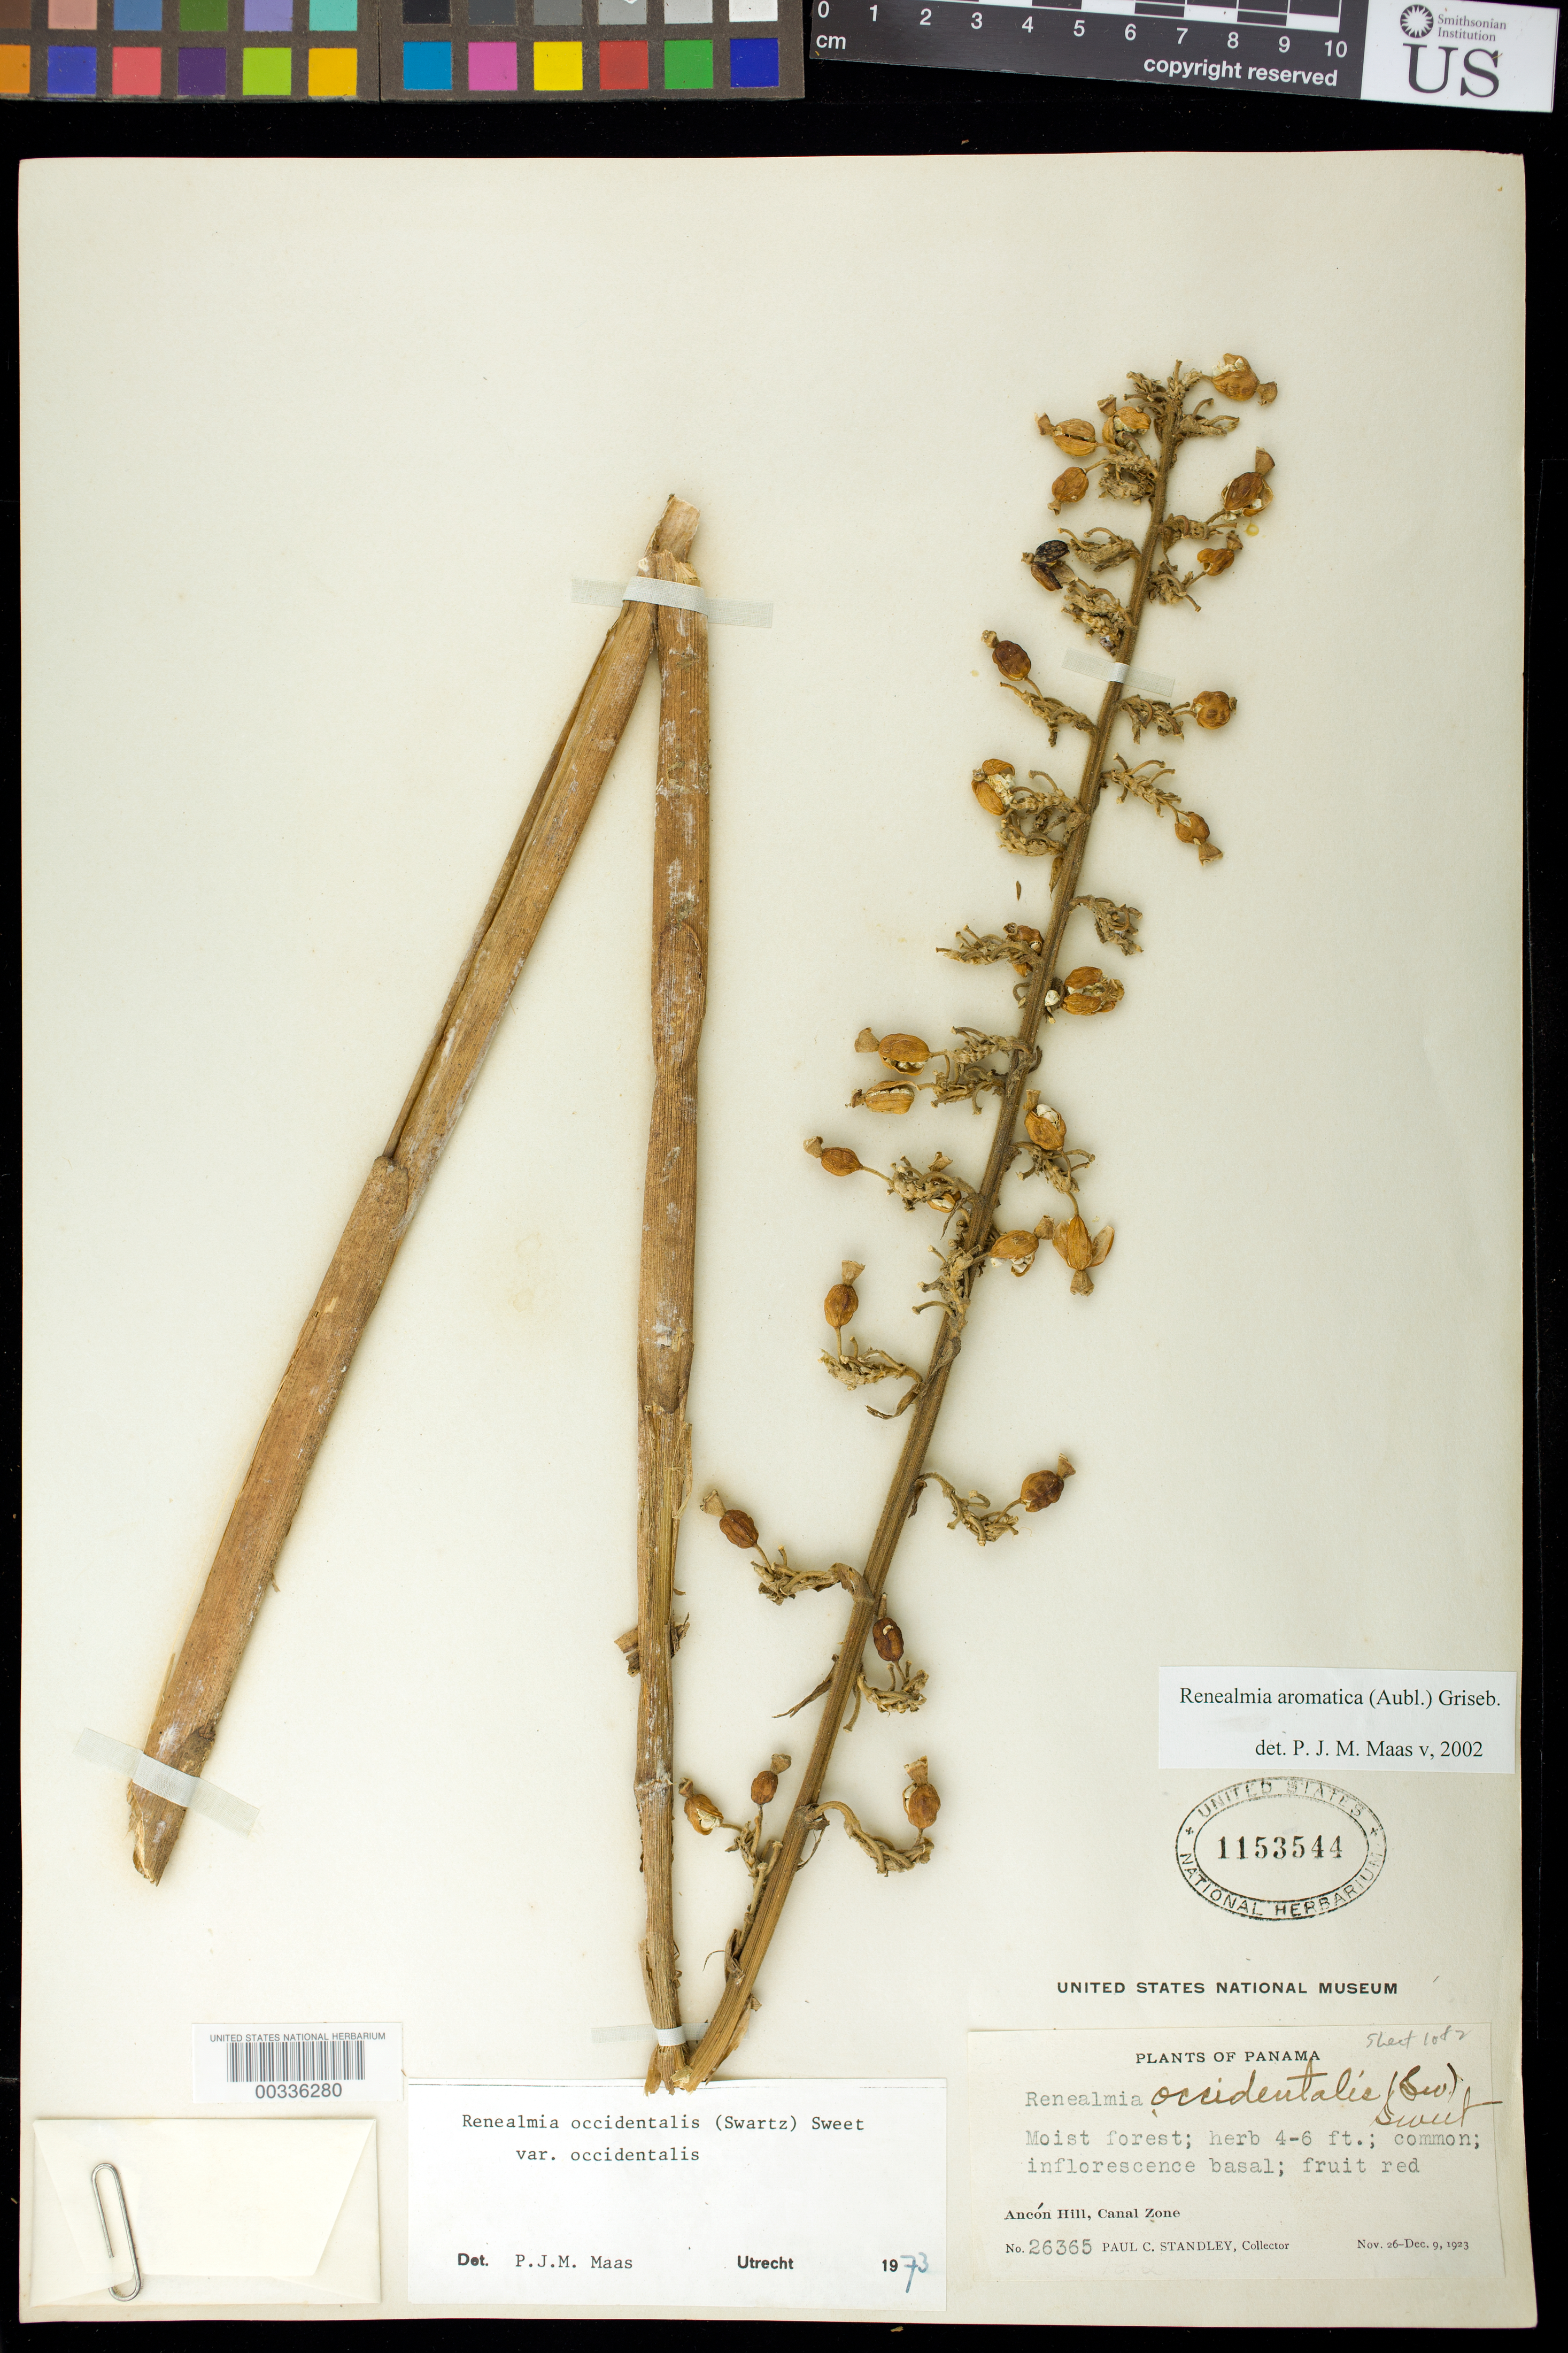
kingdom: Plantae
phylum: Tracheophyta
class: Liliopsida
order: Zingiberales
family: Zingiberaceae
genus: Renealmia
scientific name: Renealmia aromatica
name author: (Aubl.) Griseb.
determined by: Maas, Paul J. M.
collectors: P. C. Standley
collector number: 26365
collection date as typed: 26 Nov 1923 to 09 Dec 1923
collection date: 1923-11-26/1923-12-09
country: Panama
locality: Ancon Hill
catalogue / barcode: US 1153544